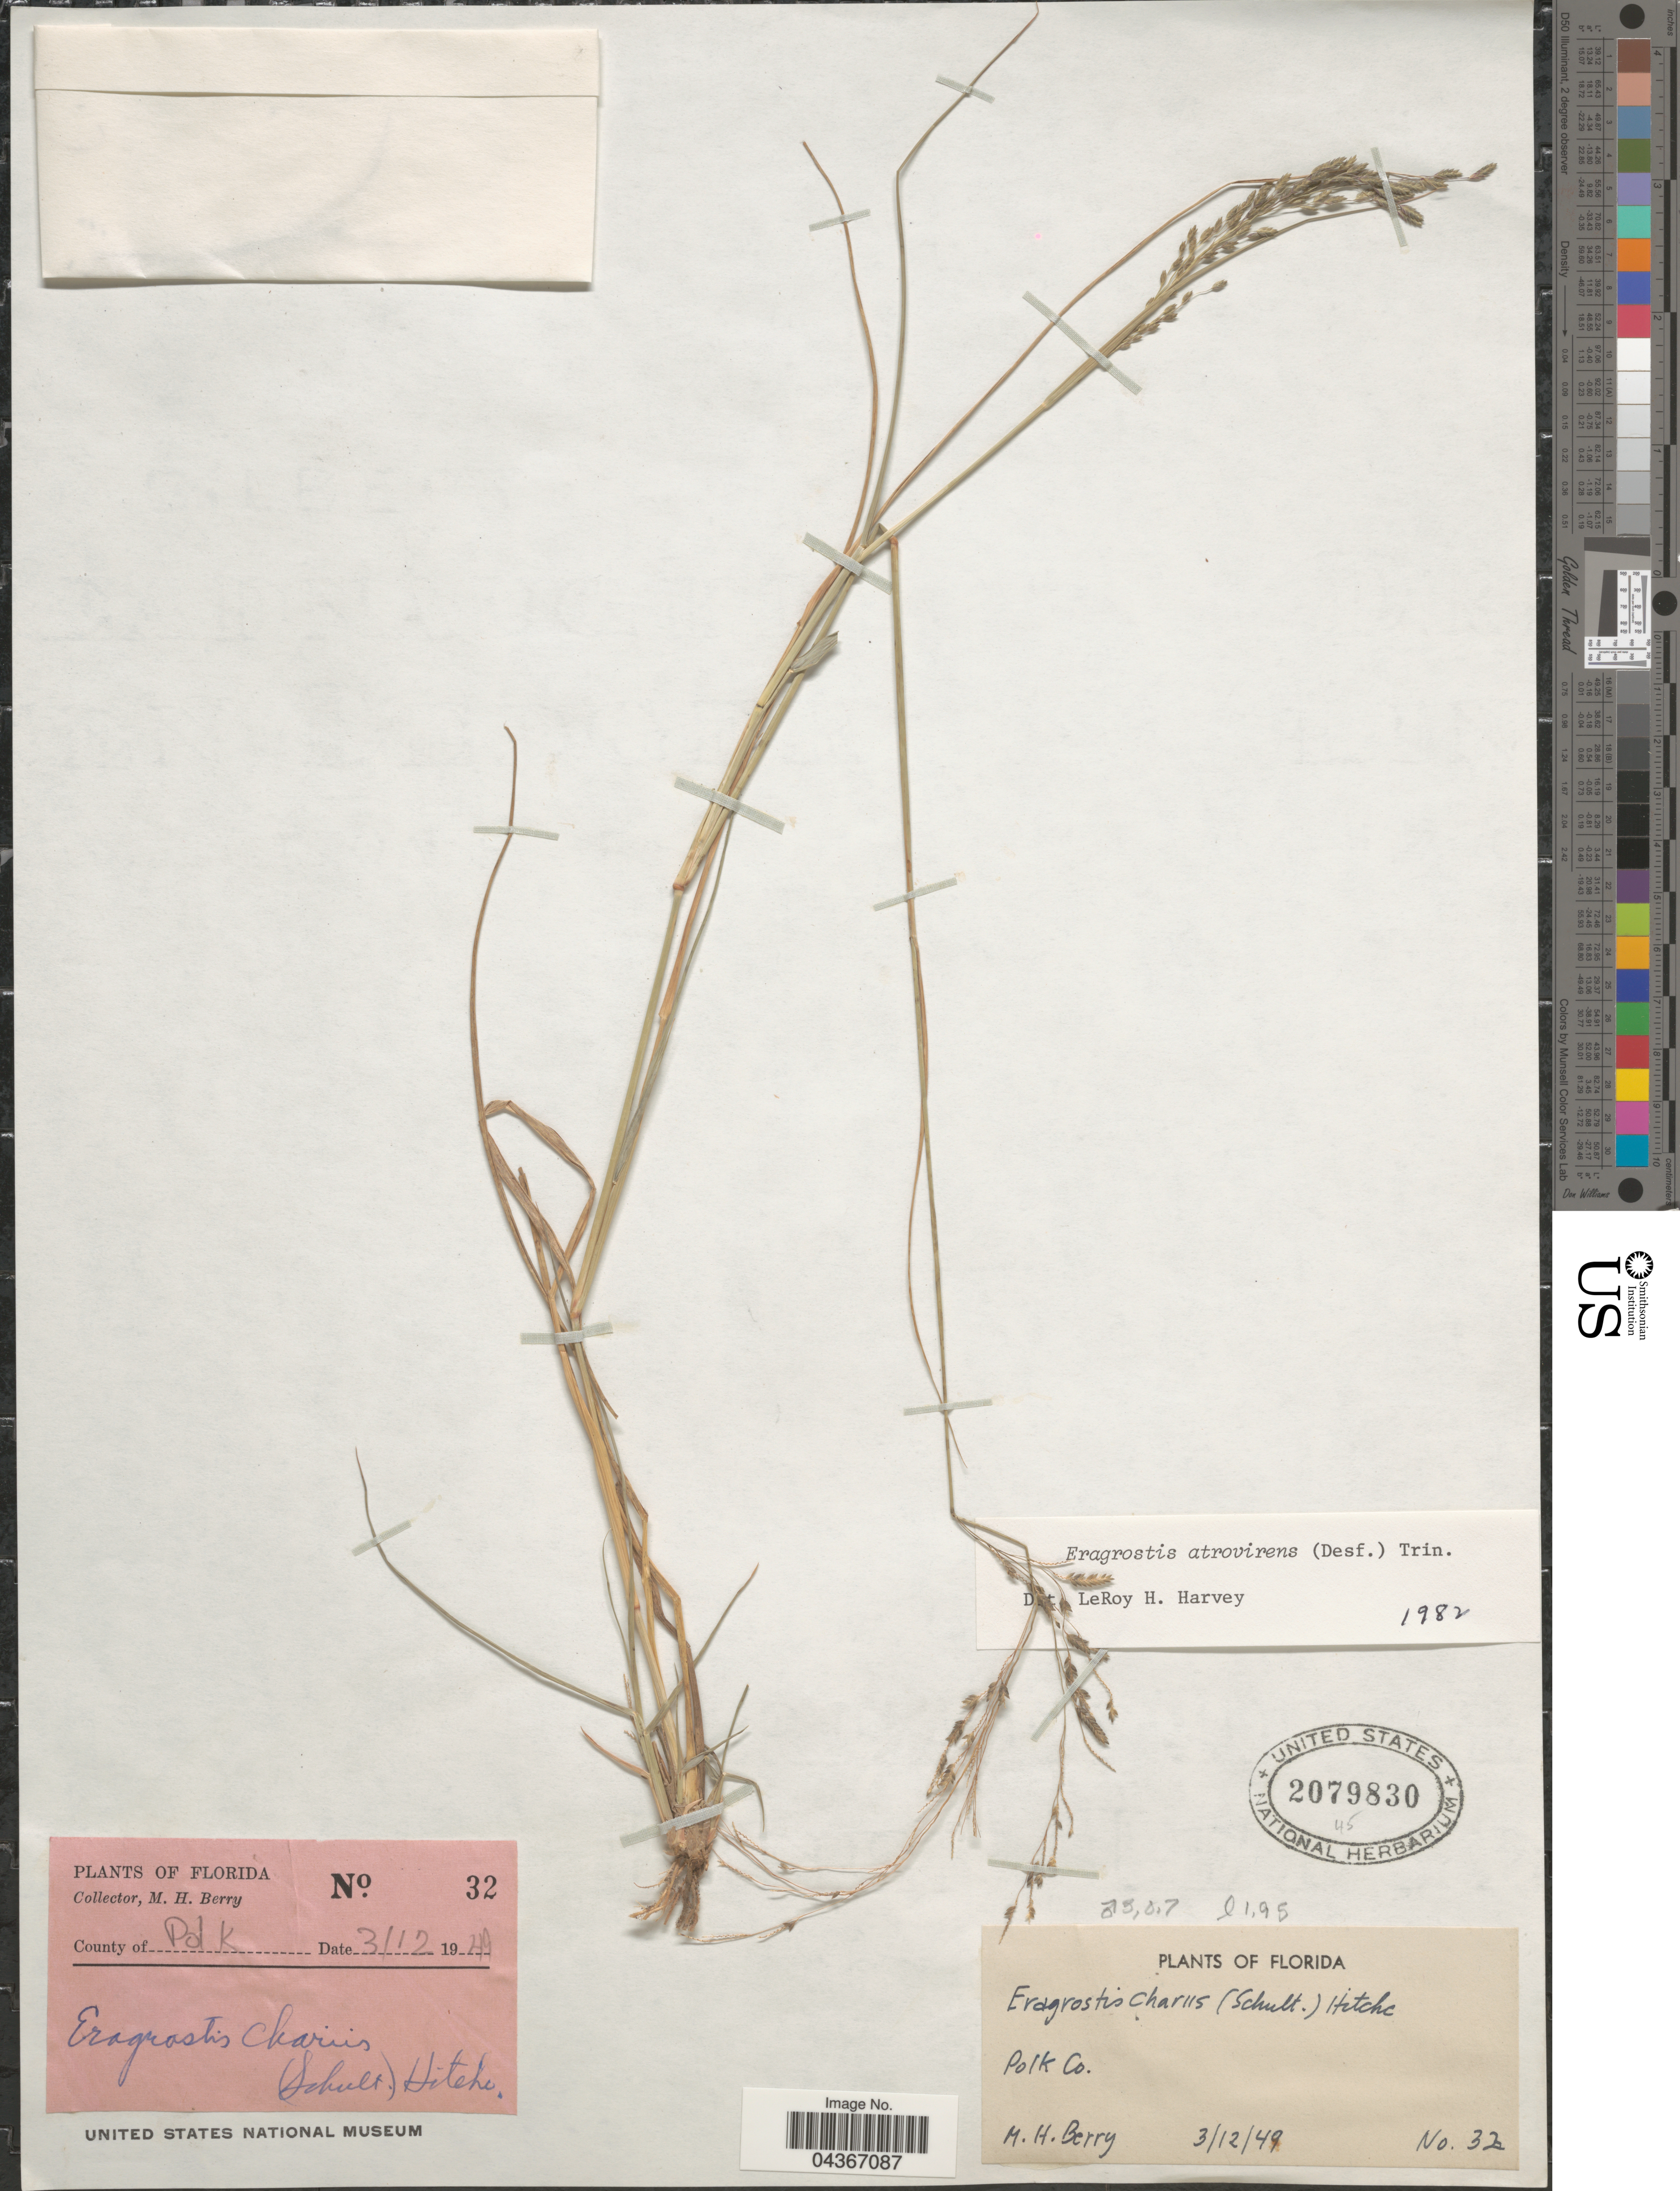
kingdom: Plantae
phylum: Tracheophyta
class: Liliopsida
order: Poales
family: Poaceae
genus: Eragrostis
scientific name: Eragrostis atrovirens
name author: Lange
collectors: M. Berry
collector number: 32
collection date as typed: Transcribed d/m/y: 12/3/49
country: United States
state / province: Florida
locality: County of Polk.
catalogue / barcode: US 2079830